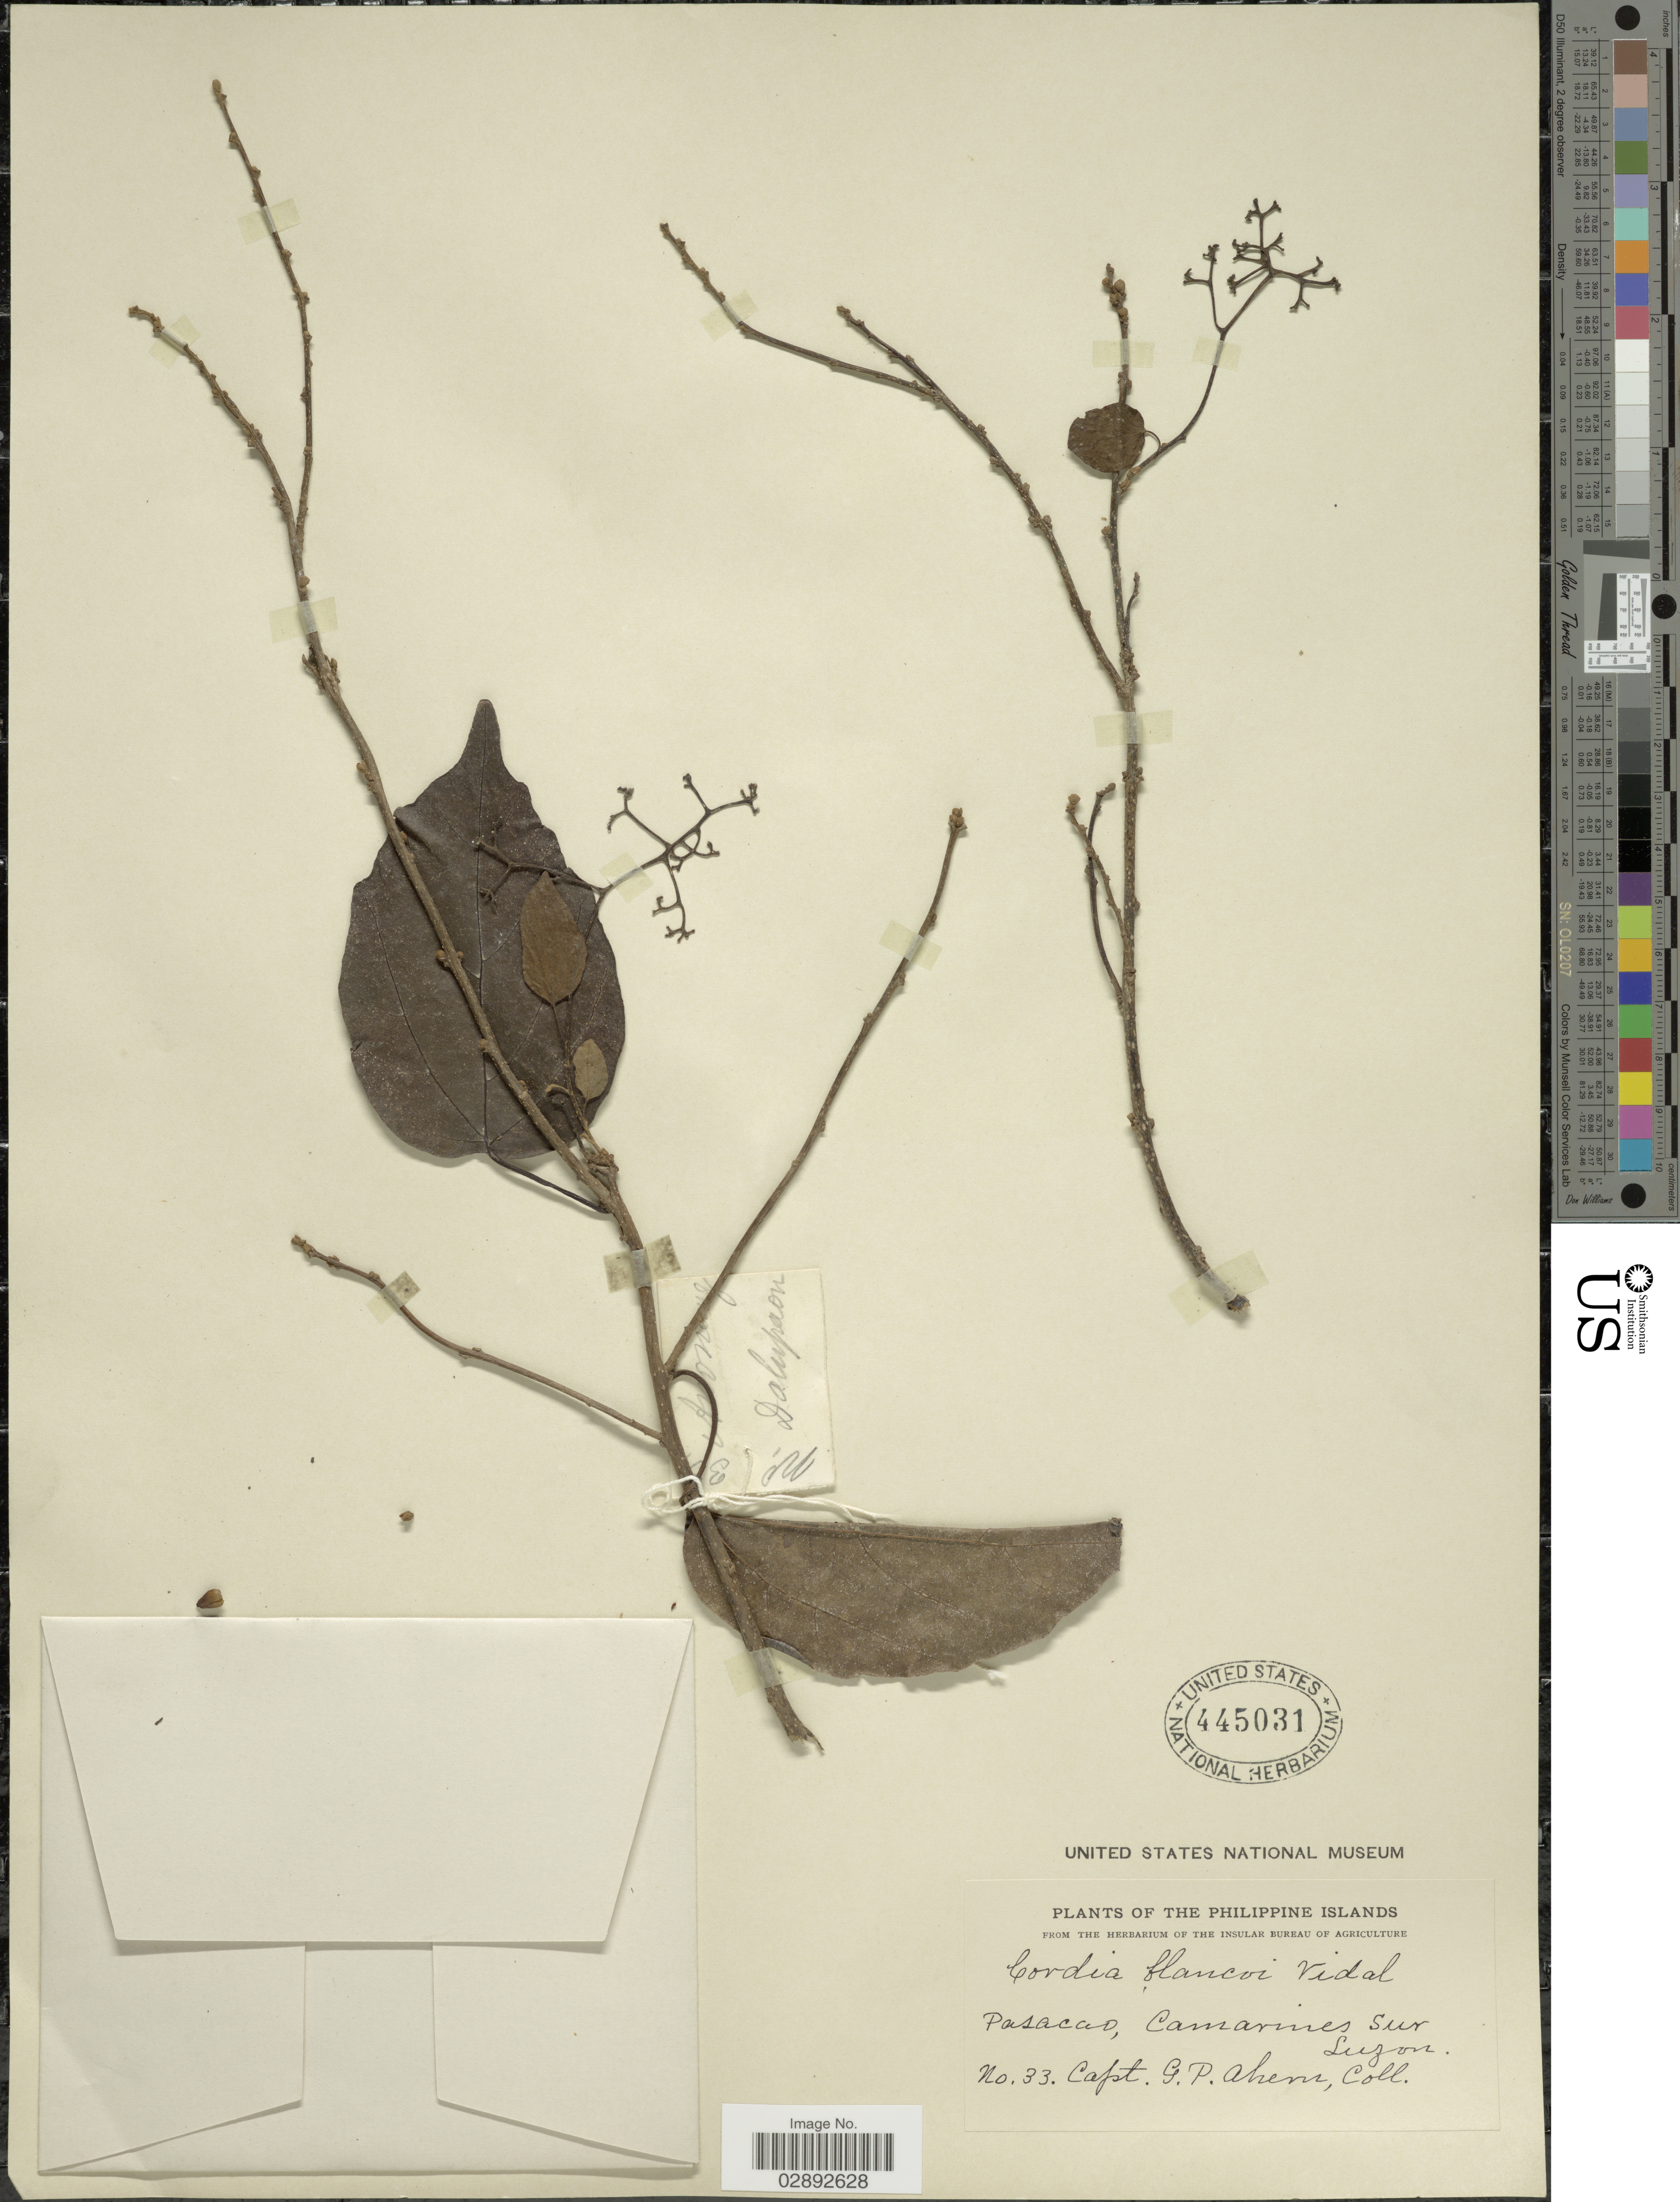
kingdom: Plantae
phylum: Tracheophyta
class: Magnoliopsida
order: Boraginales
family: Cordiaceae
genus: Cordia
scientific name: Cordia dichotoma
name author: G. Forst.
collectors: G. Ahern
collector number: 33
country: Philippines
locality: Pasacao, Camarines Sur. Luzon.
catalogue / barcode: US 445031